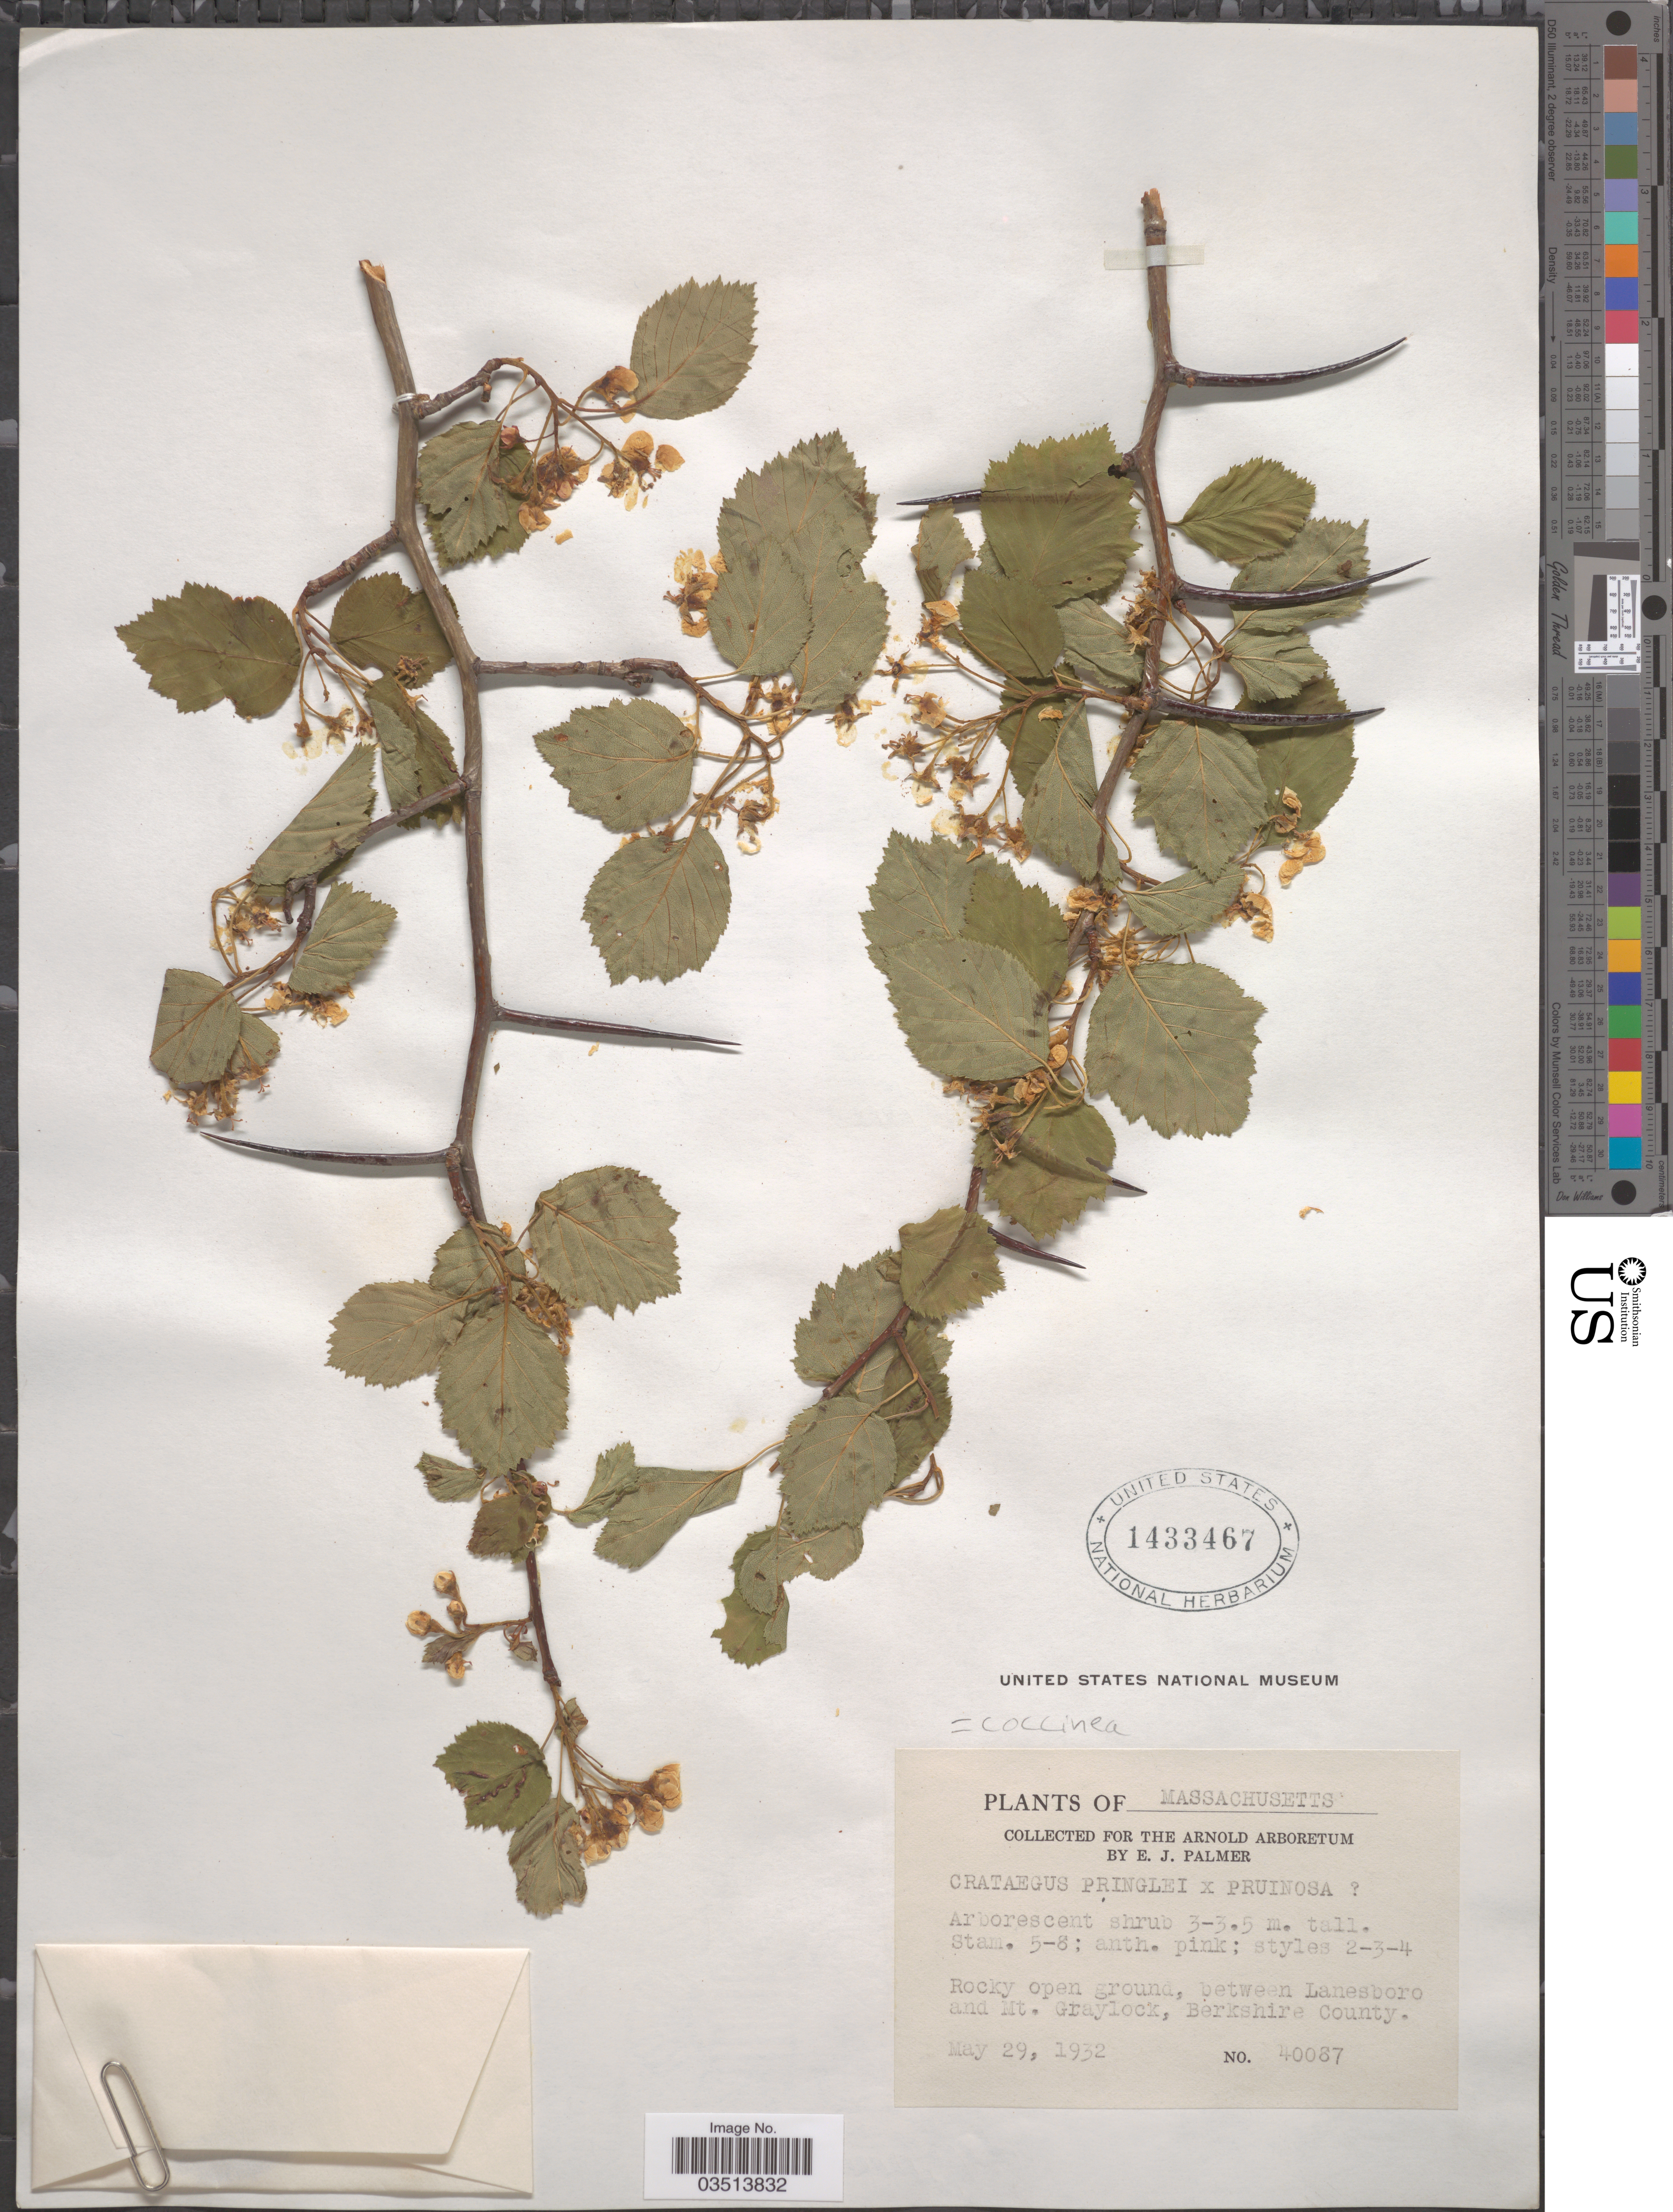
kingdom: Plantae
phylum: Tracheophyta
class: Magnoliopsida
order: Rosales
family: Rosaceae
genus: Crataegus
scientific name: Crataegus coccinea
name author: Ashe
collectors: E. J. Palmer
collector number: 40087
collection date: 1932-05-29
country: United States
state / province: Massachusetts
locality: Between Lanesboro and Mt. Graylock, Berkshire County.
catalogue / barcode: US 1433467